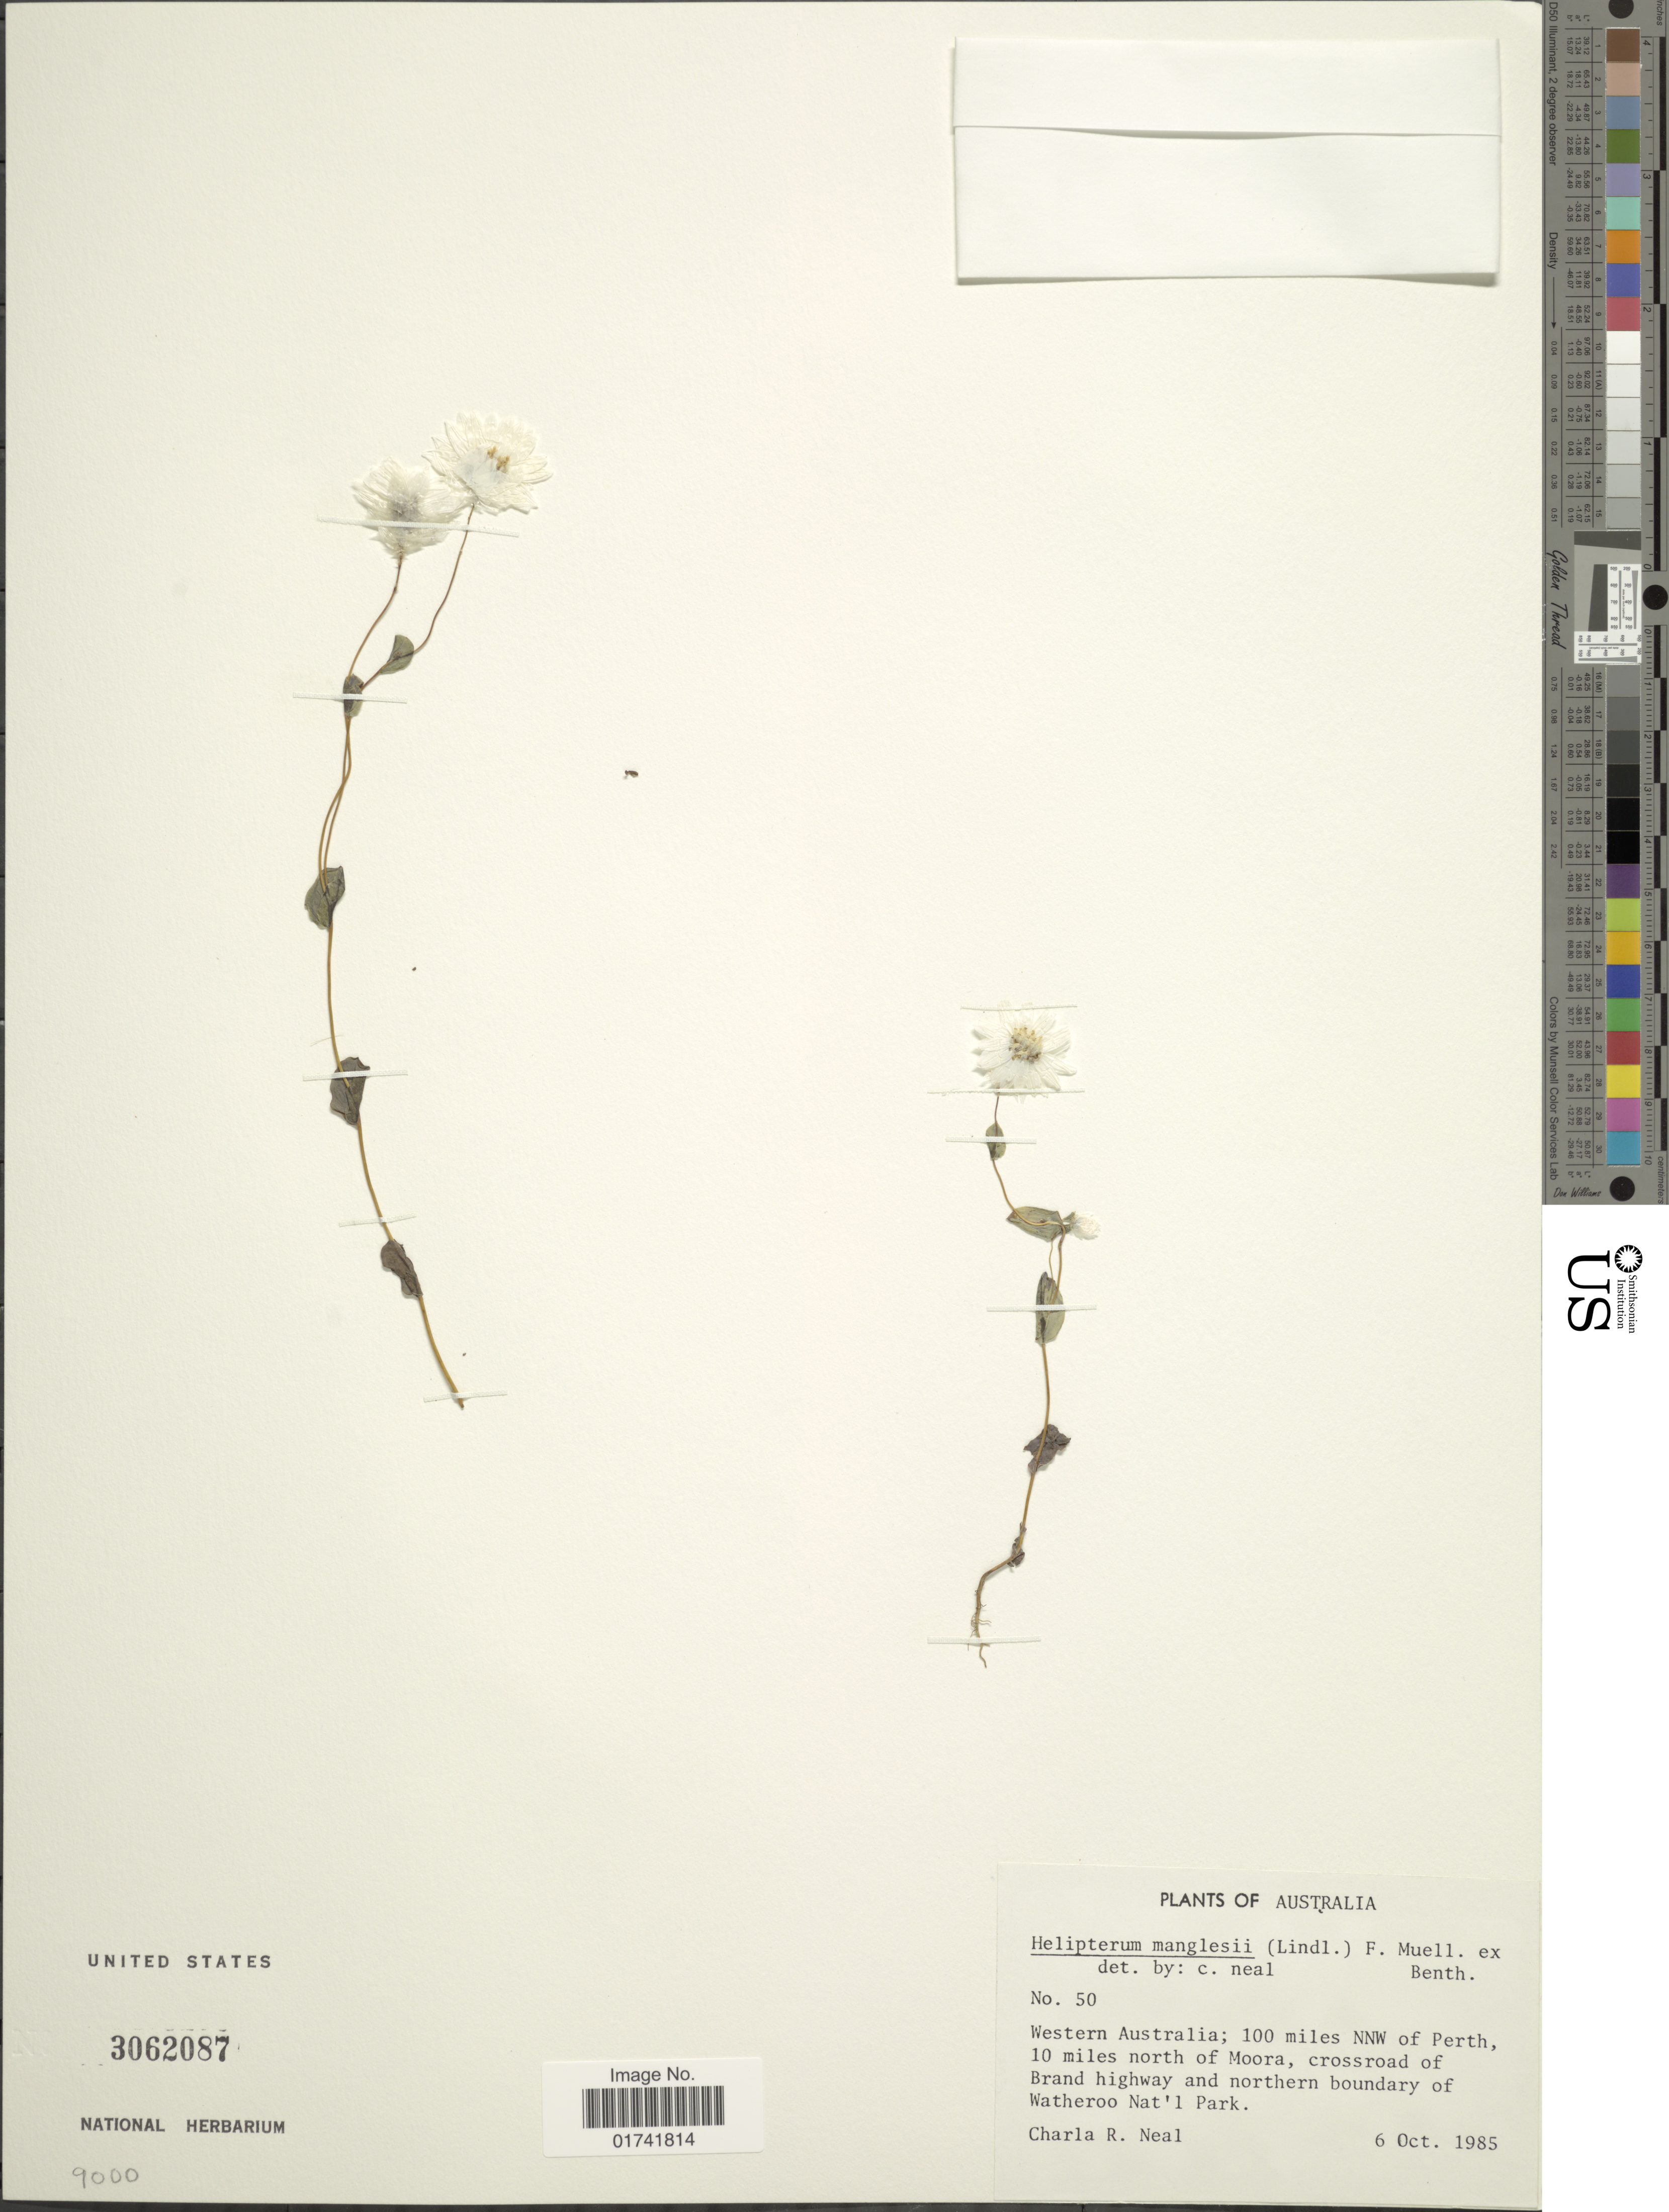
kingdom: Plantae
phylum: Tracheophyta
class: Magnoliopsida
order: Asterales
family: Asteraceae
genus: Rhodanthe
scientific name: Rhodanthe manglesii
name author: Lindl.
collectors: C. Neal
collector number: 50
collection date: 1985-10-06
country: Australia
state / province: Western Australia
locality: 100 miles NNW of Perth, 10 miles north of Moora, crossroad of Brand highway and northern boundary of Watheroo Nat'l Park.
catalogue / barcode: US 3062087